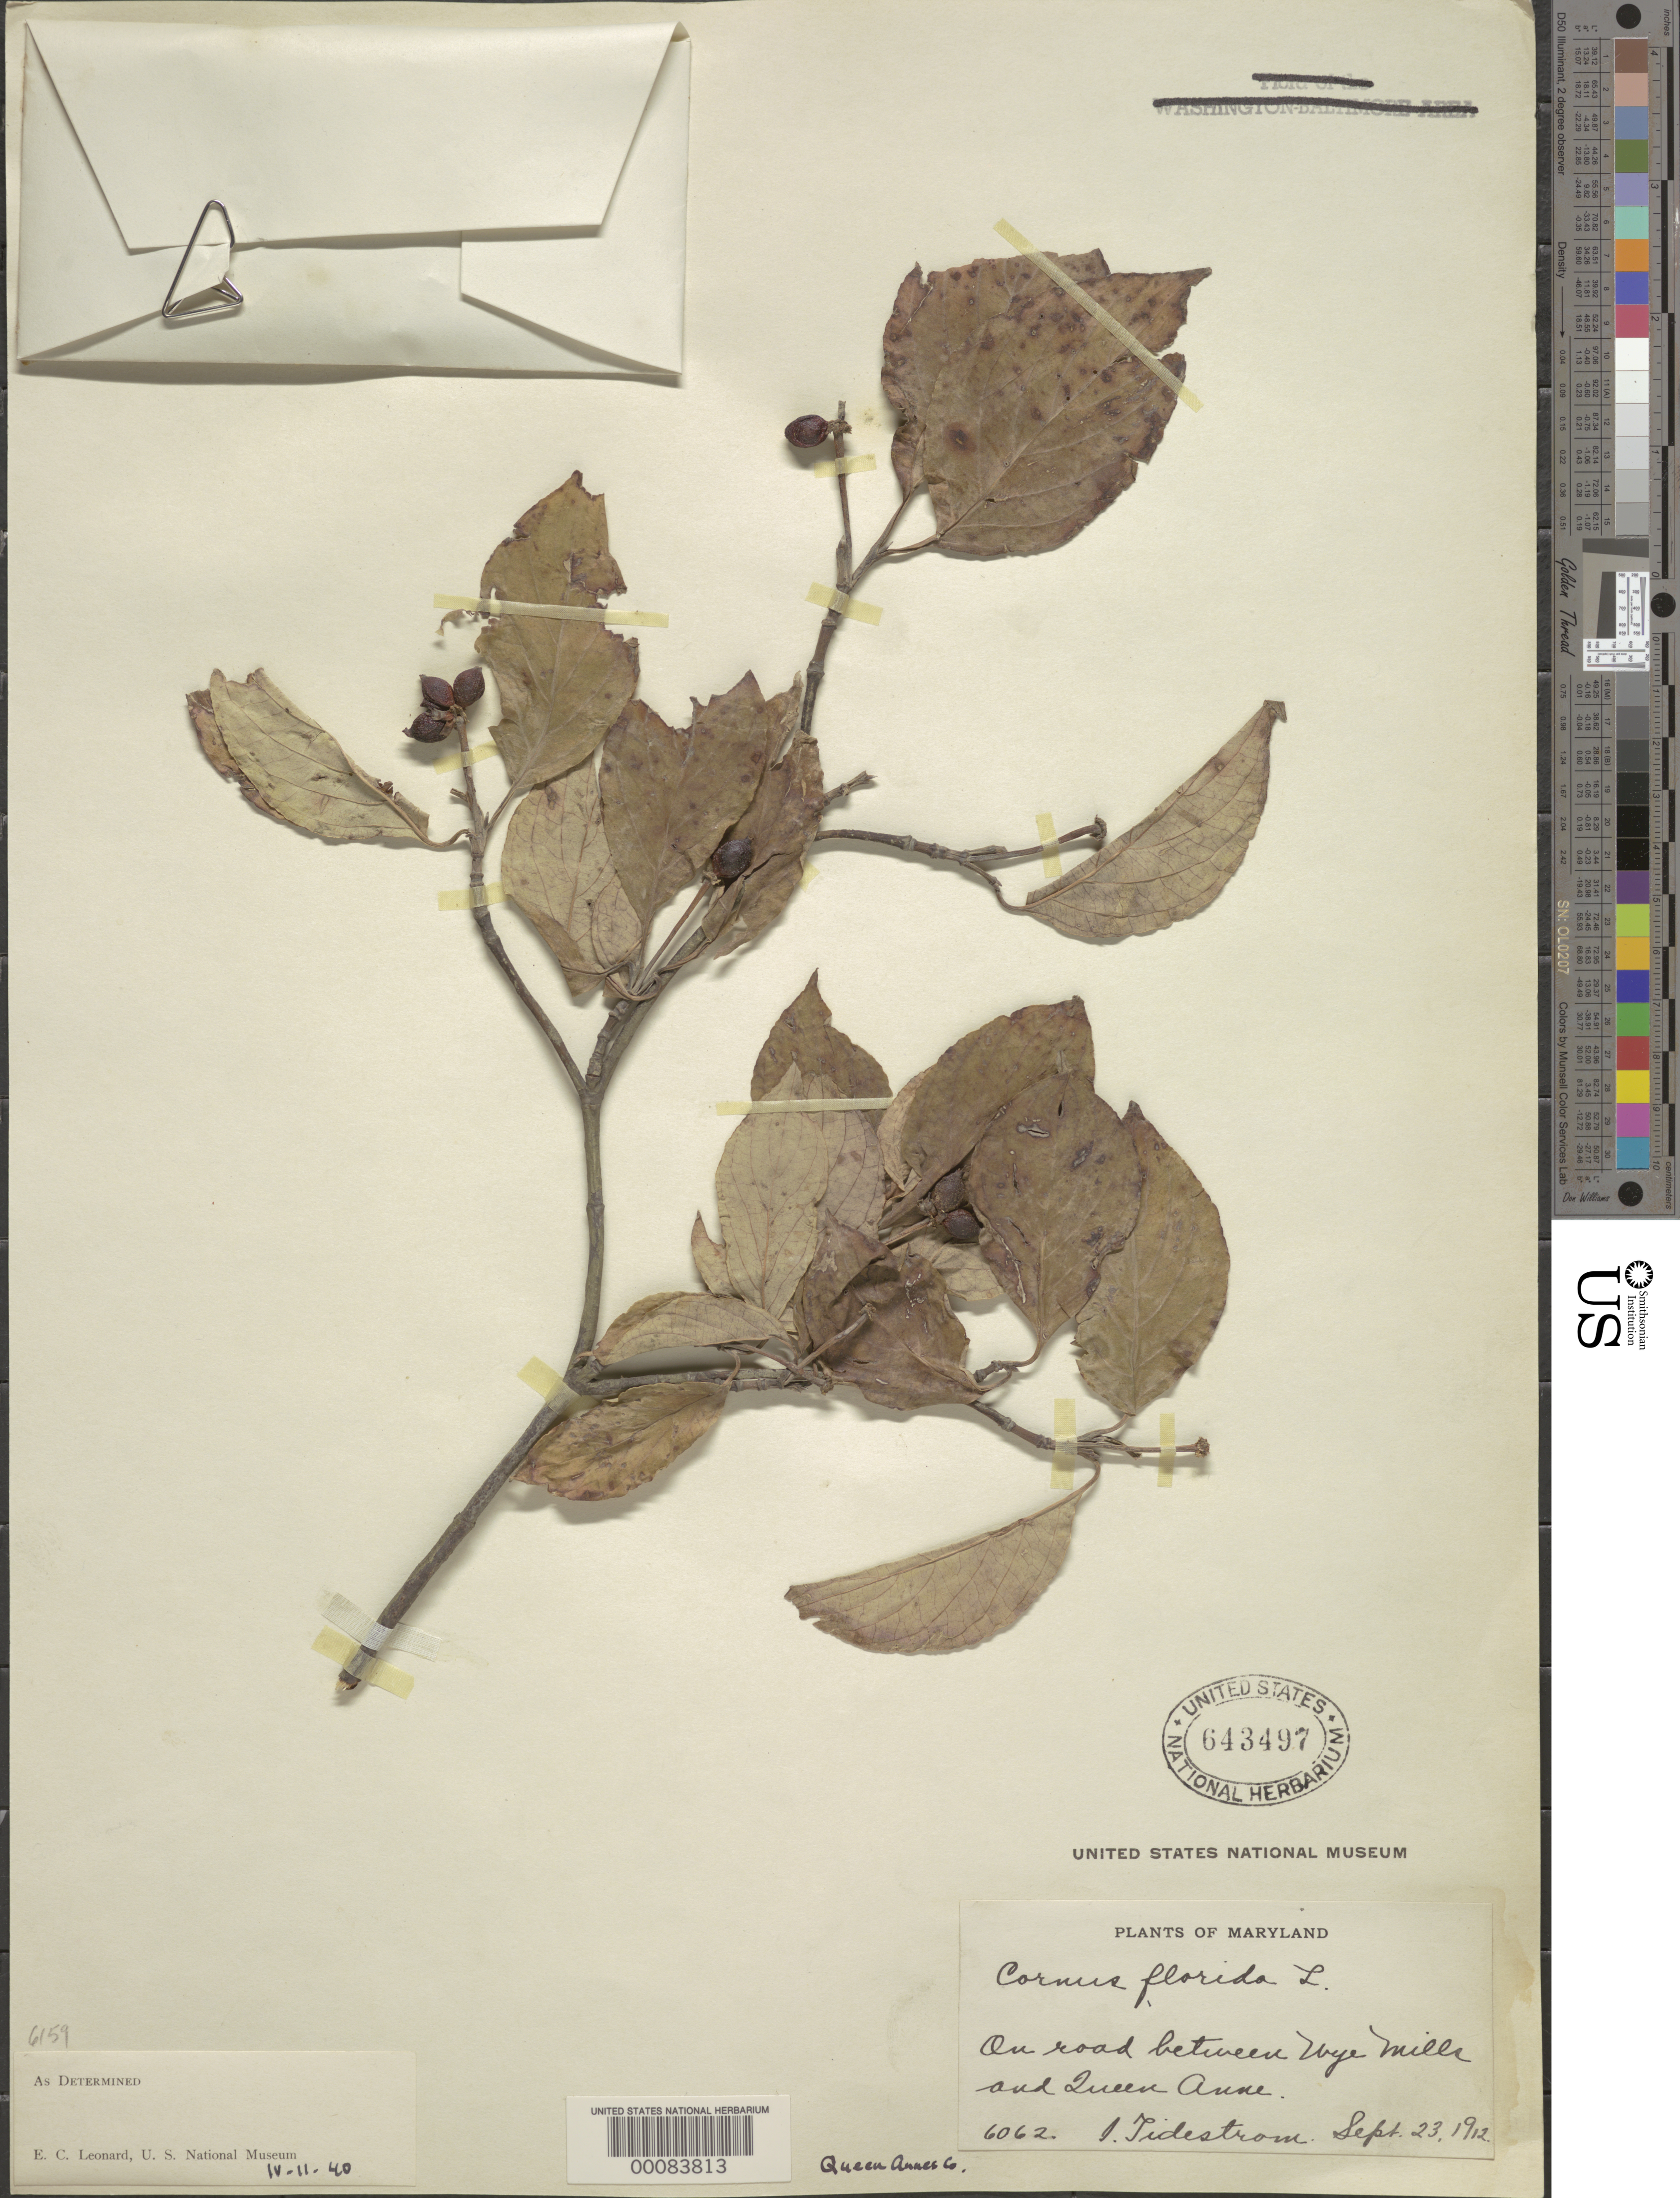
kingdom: Plantae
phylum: Tracheophyta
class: Magnoliopsida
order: Cornales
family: Cornaceae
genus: Cornus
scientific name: Cornus florida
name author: L.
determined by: Leonard, Emery C., (US)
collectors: I. F. Tidestrom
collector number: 6062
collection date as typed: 23 Sep 1912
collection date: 1912-09-23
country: United States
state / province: Maryland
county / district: Queen Anne's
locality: Road between wye mills and queen anne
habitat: Roadside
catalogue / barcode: US 643497